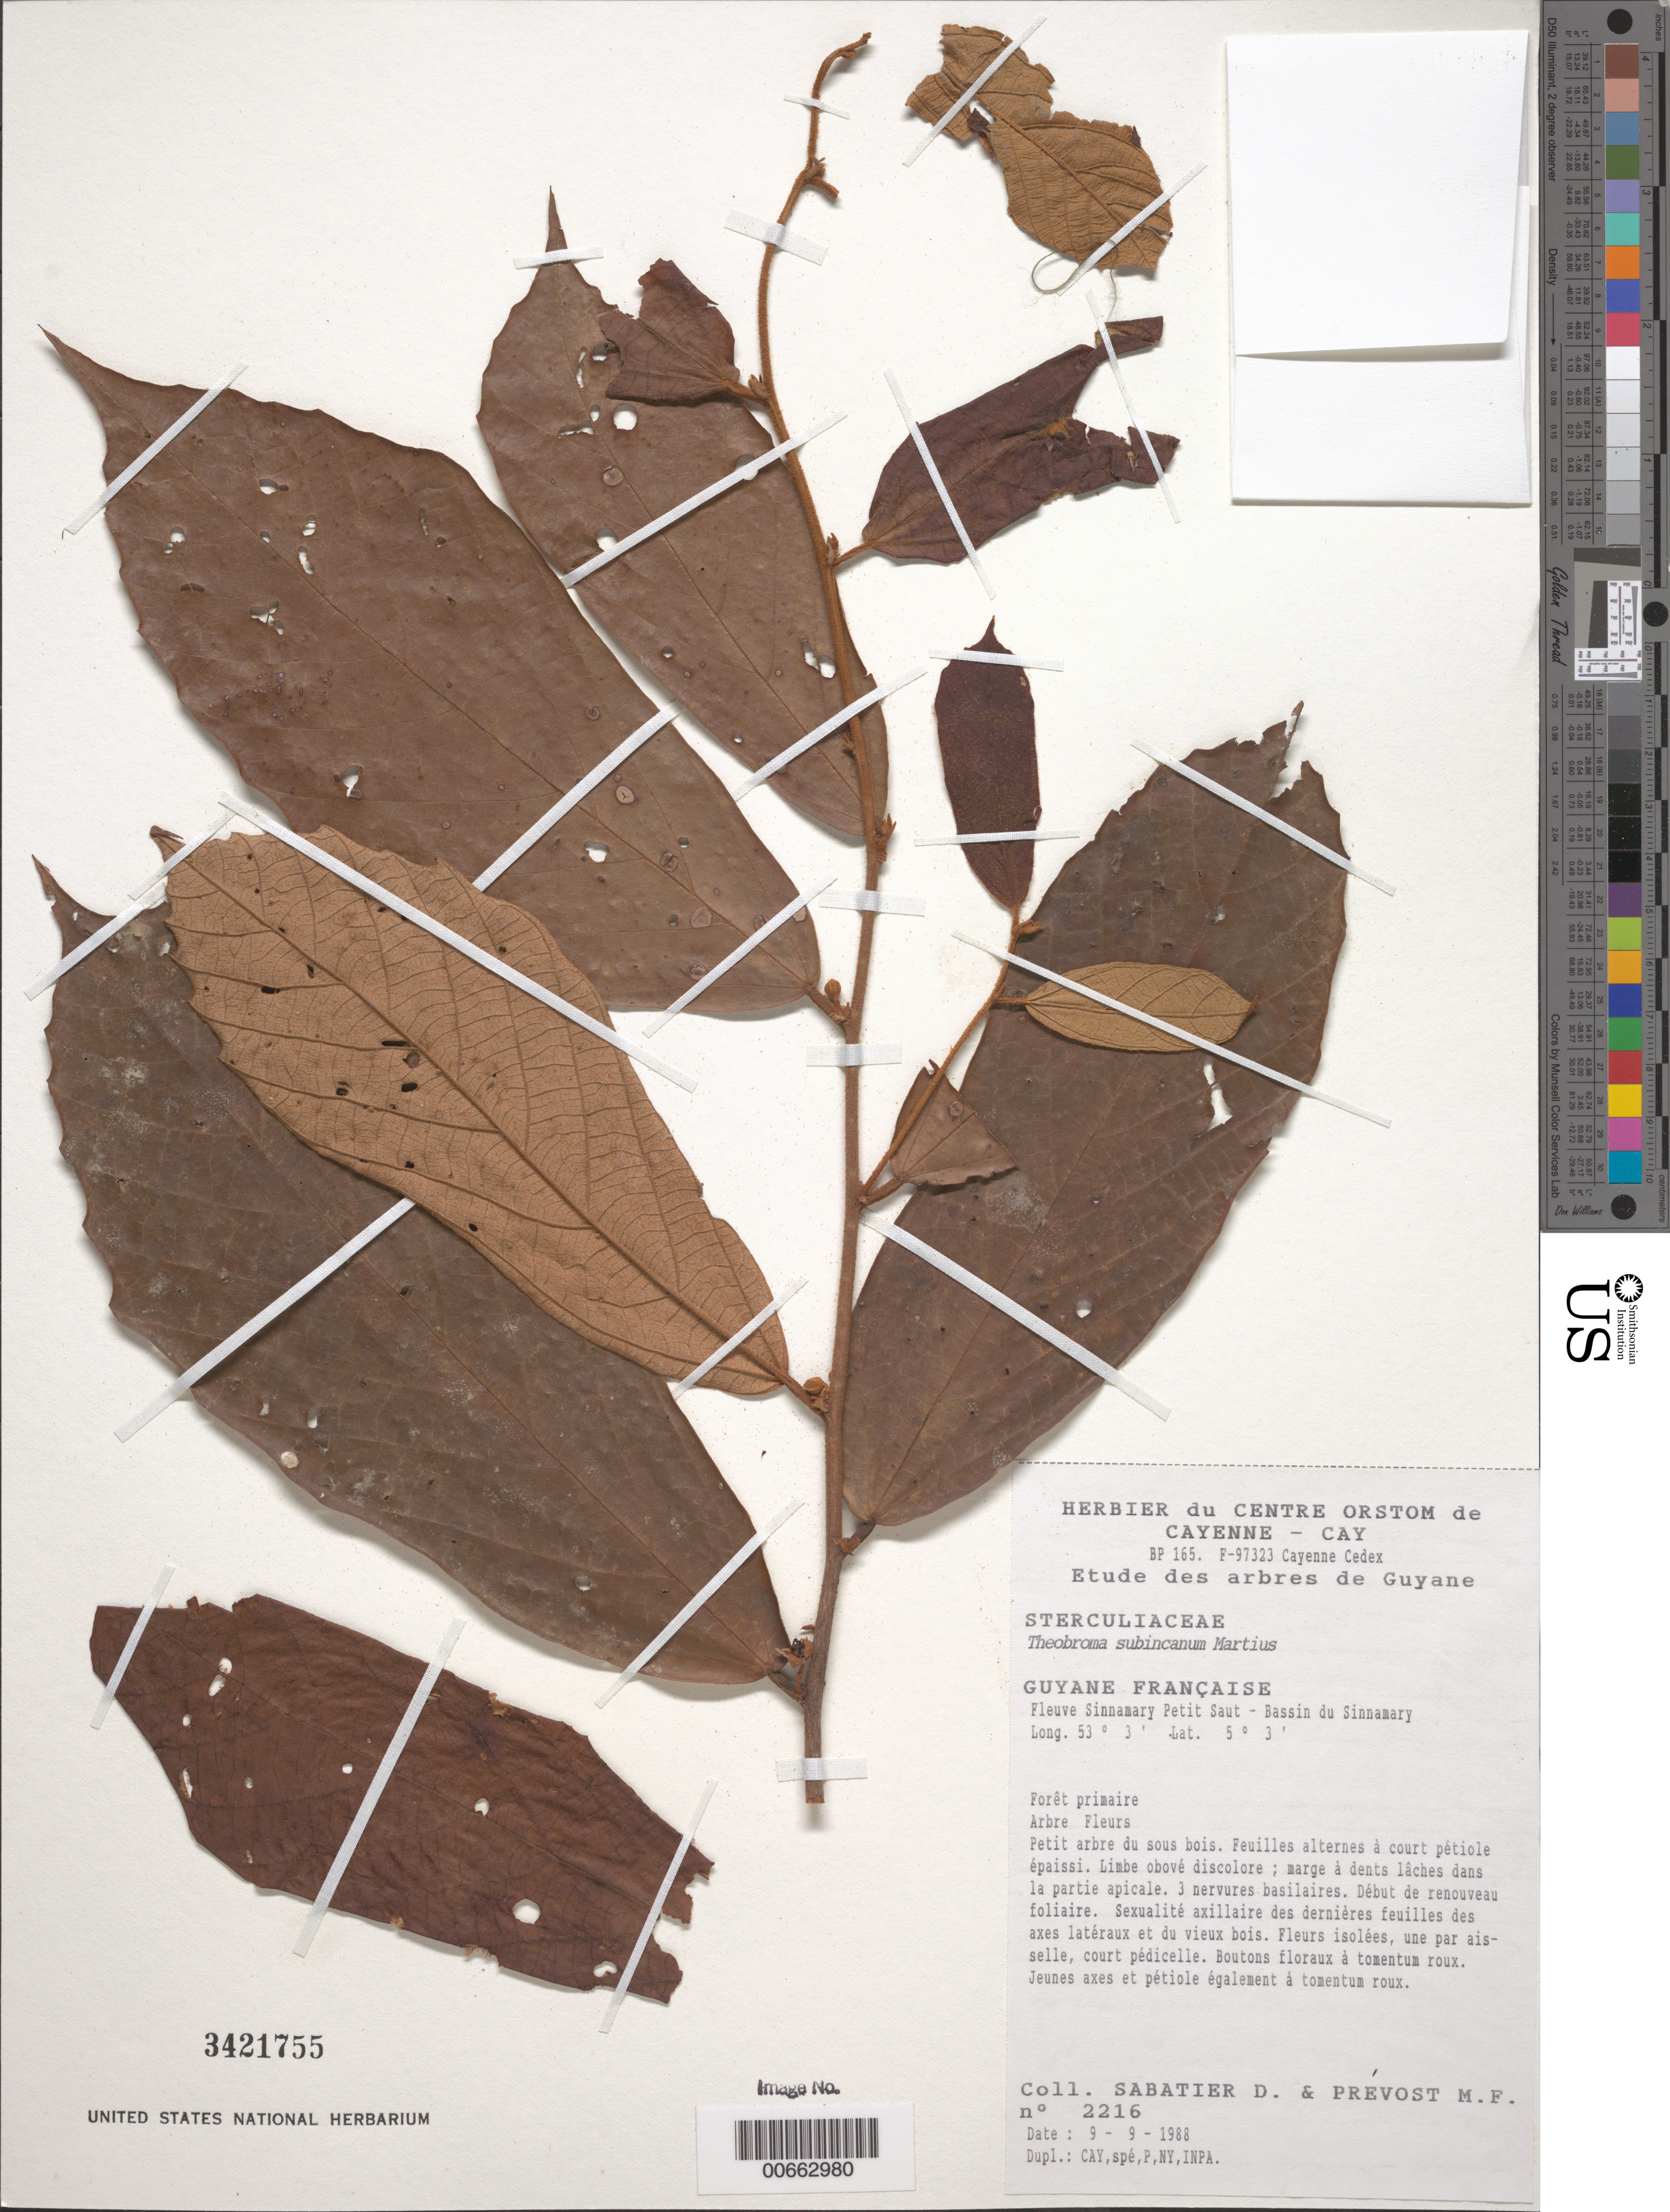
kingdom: Plantae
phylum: Tracheophyta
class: Magnoliopsida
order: Malvales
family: Malvaceae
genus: Theobroma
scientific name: Theobroma subincanum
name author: Mart.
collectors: D. Sabatier & M.-F. Prévost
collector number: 2216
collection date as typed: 09 Sep 1988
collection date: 1988-09-09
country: French Guiana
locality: Fleuve Sinnamary Petit Saut - Bassin du Sinnamary.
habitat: Forêt primaire.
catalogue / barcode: US 3421755